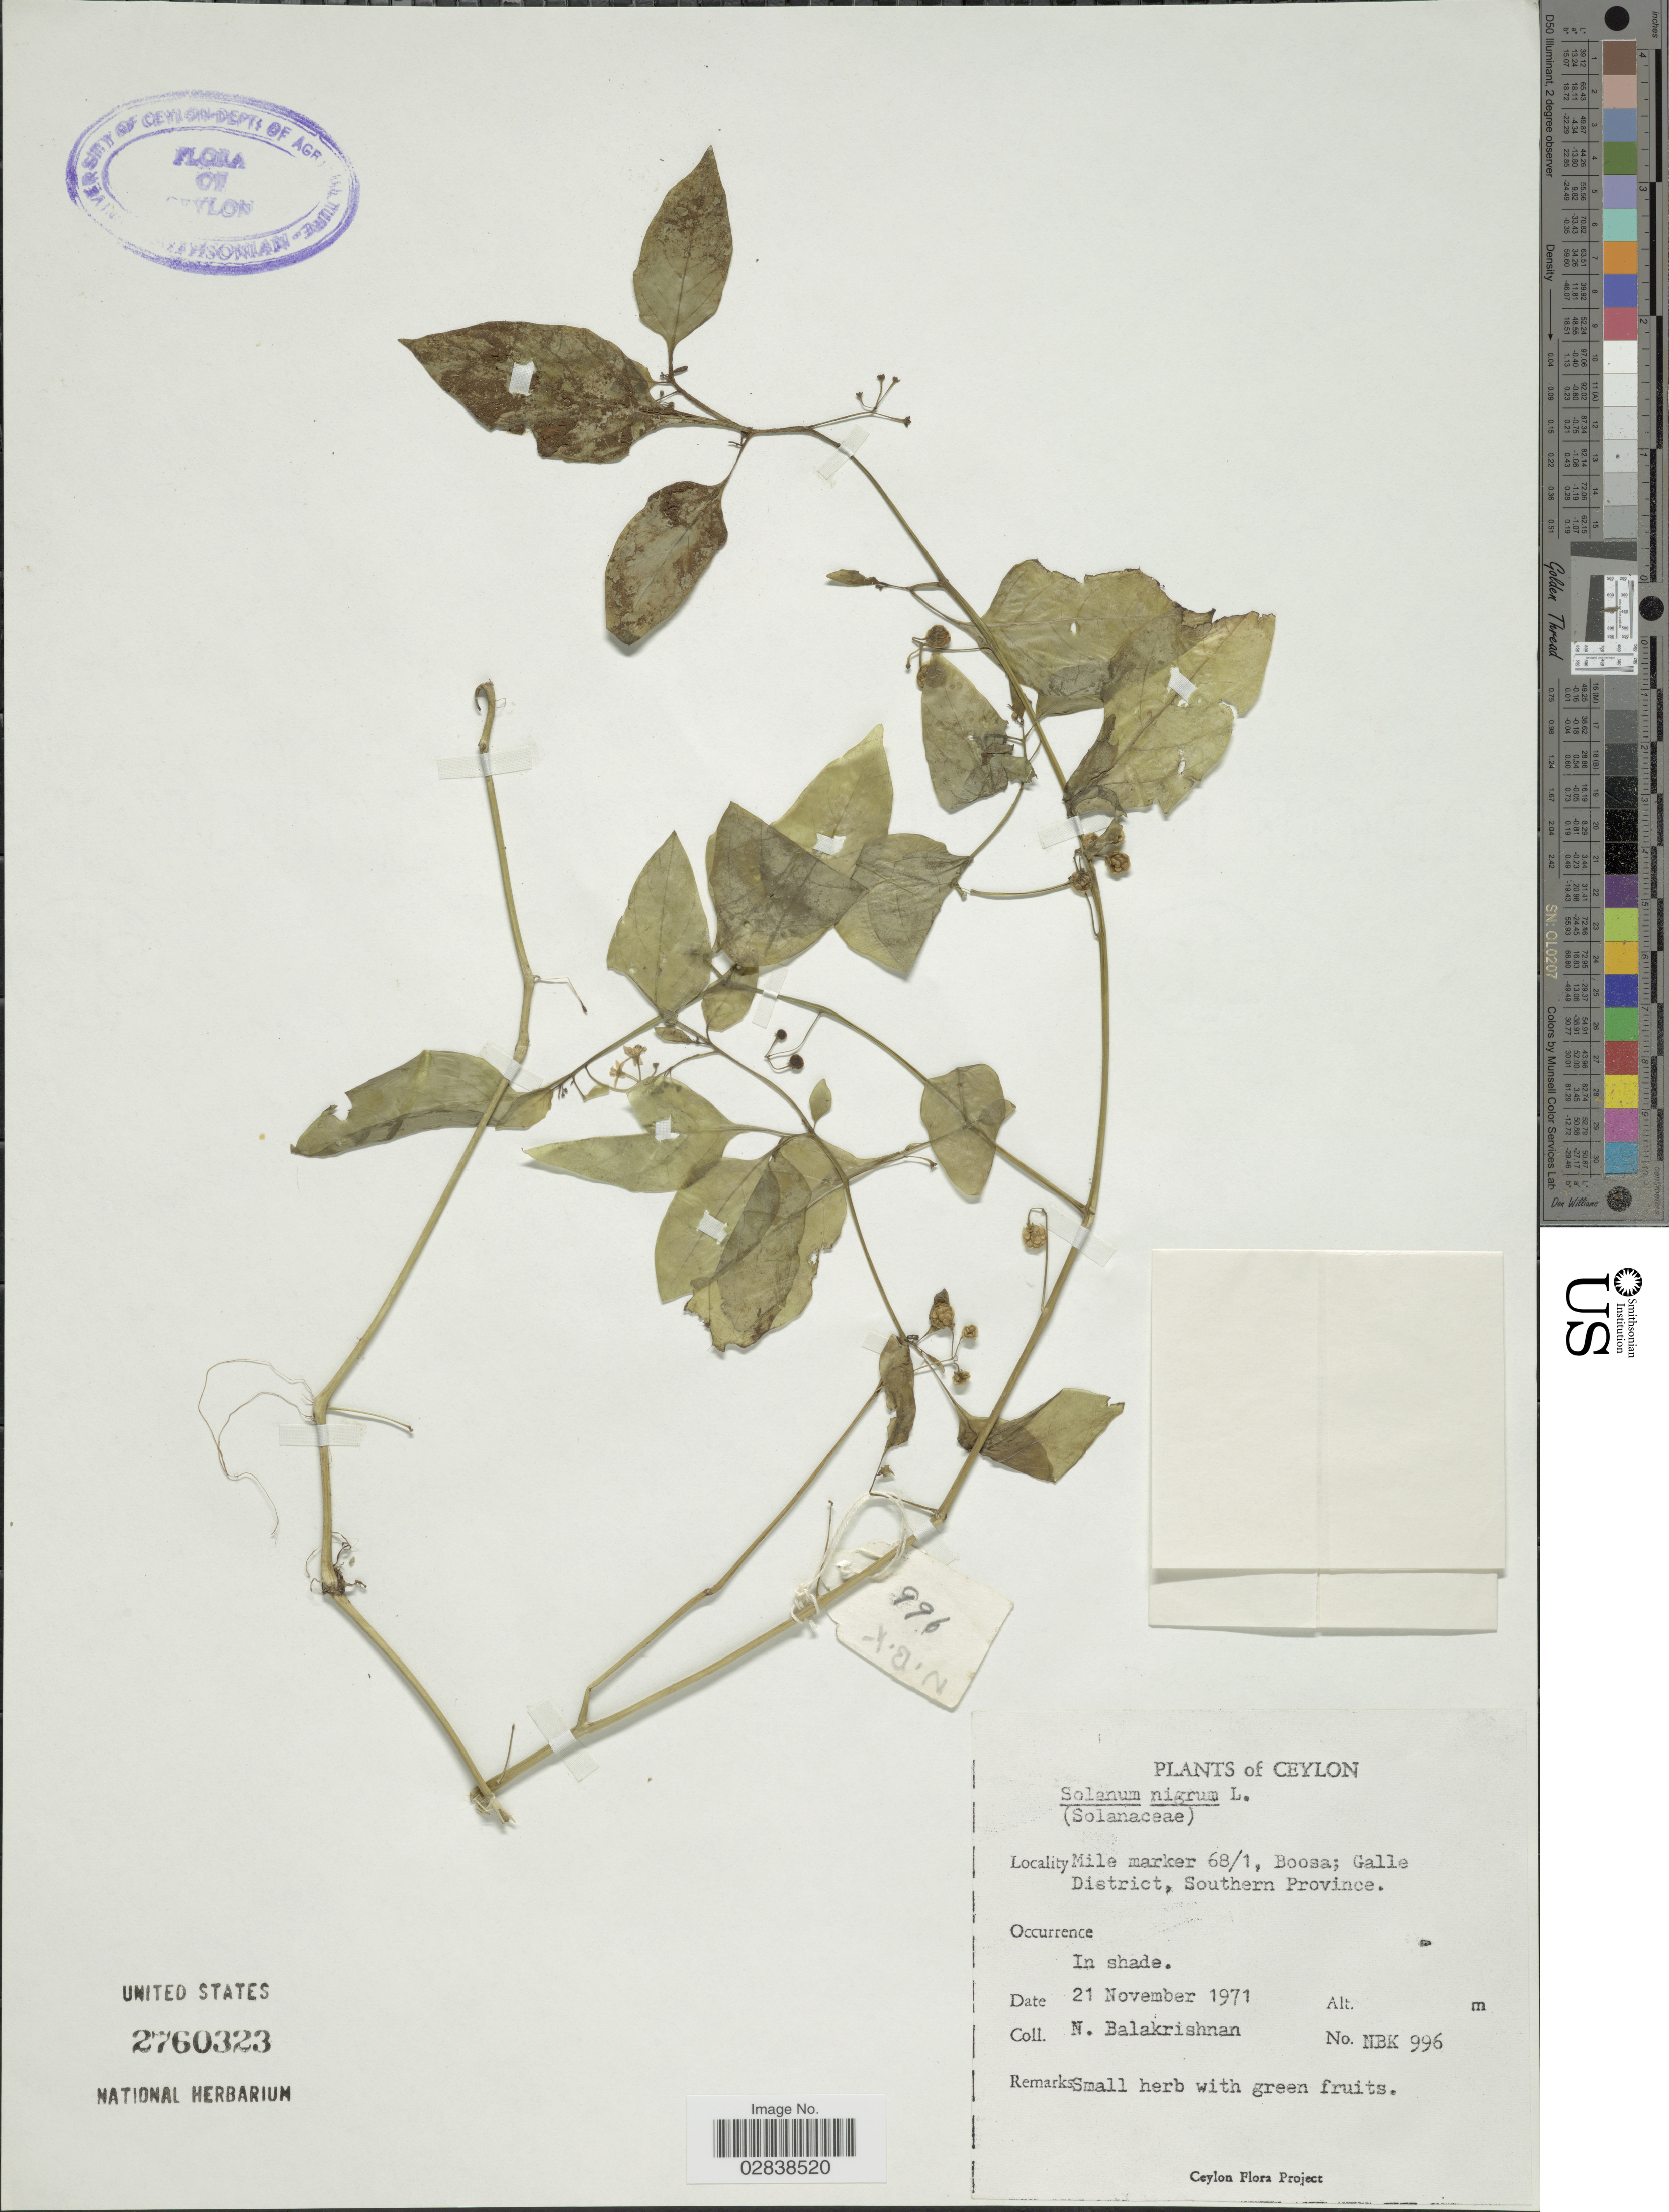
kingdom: Plantae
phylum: Tracheophyta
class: Magnoliopsida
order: Solanales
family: Solanaceae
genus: Solanum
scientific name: Solanum nigrum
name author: L.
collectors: N. Balakrishnan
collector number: NBK 996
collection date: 1971-11-21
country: Sri Lanka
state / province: Southern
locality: Ceylon, Mile marker 68/1, Boosa; Galle District, Southern Province.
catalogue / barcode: US 2760323